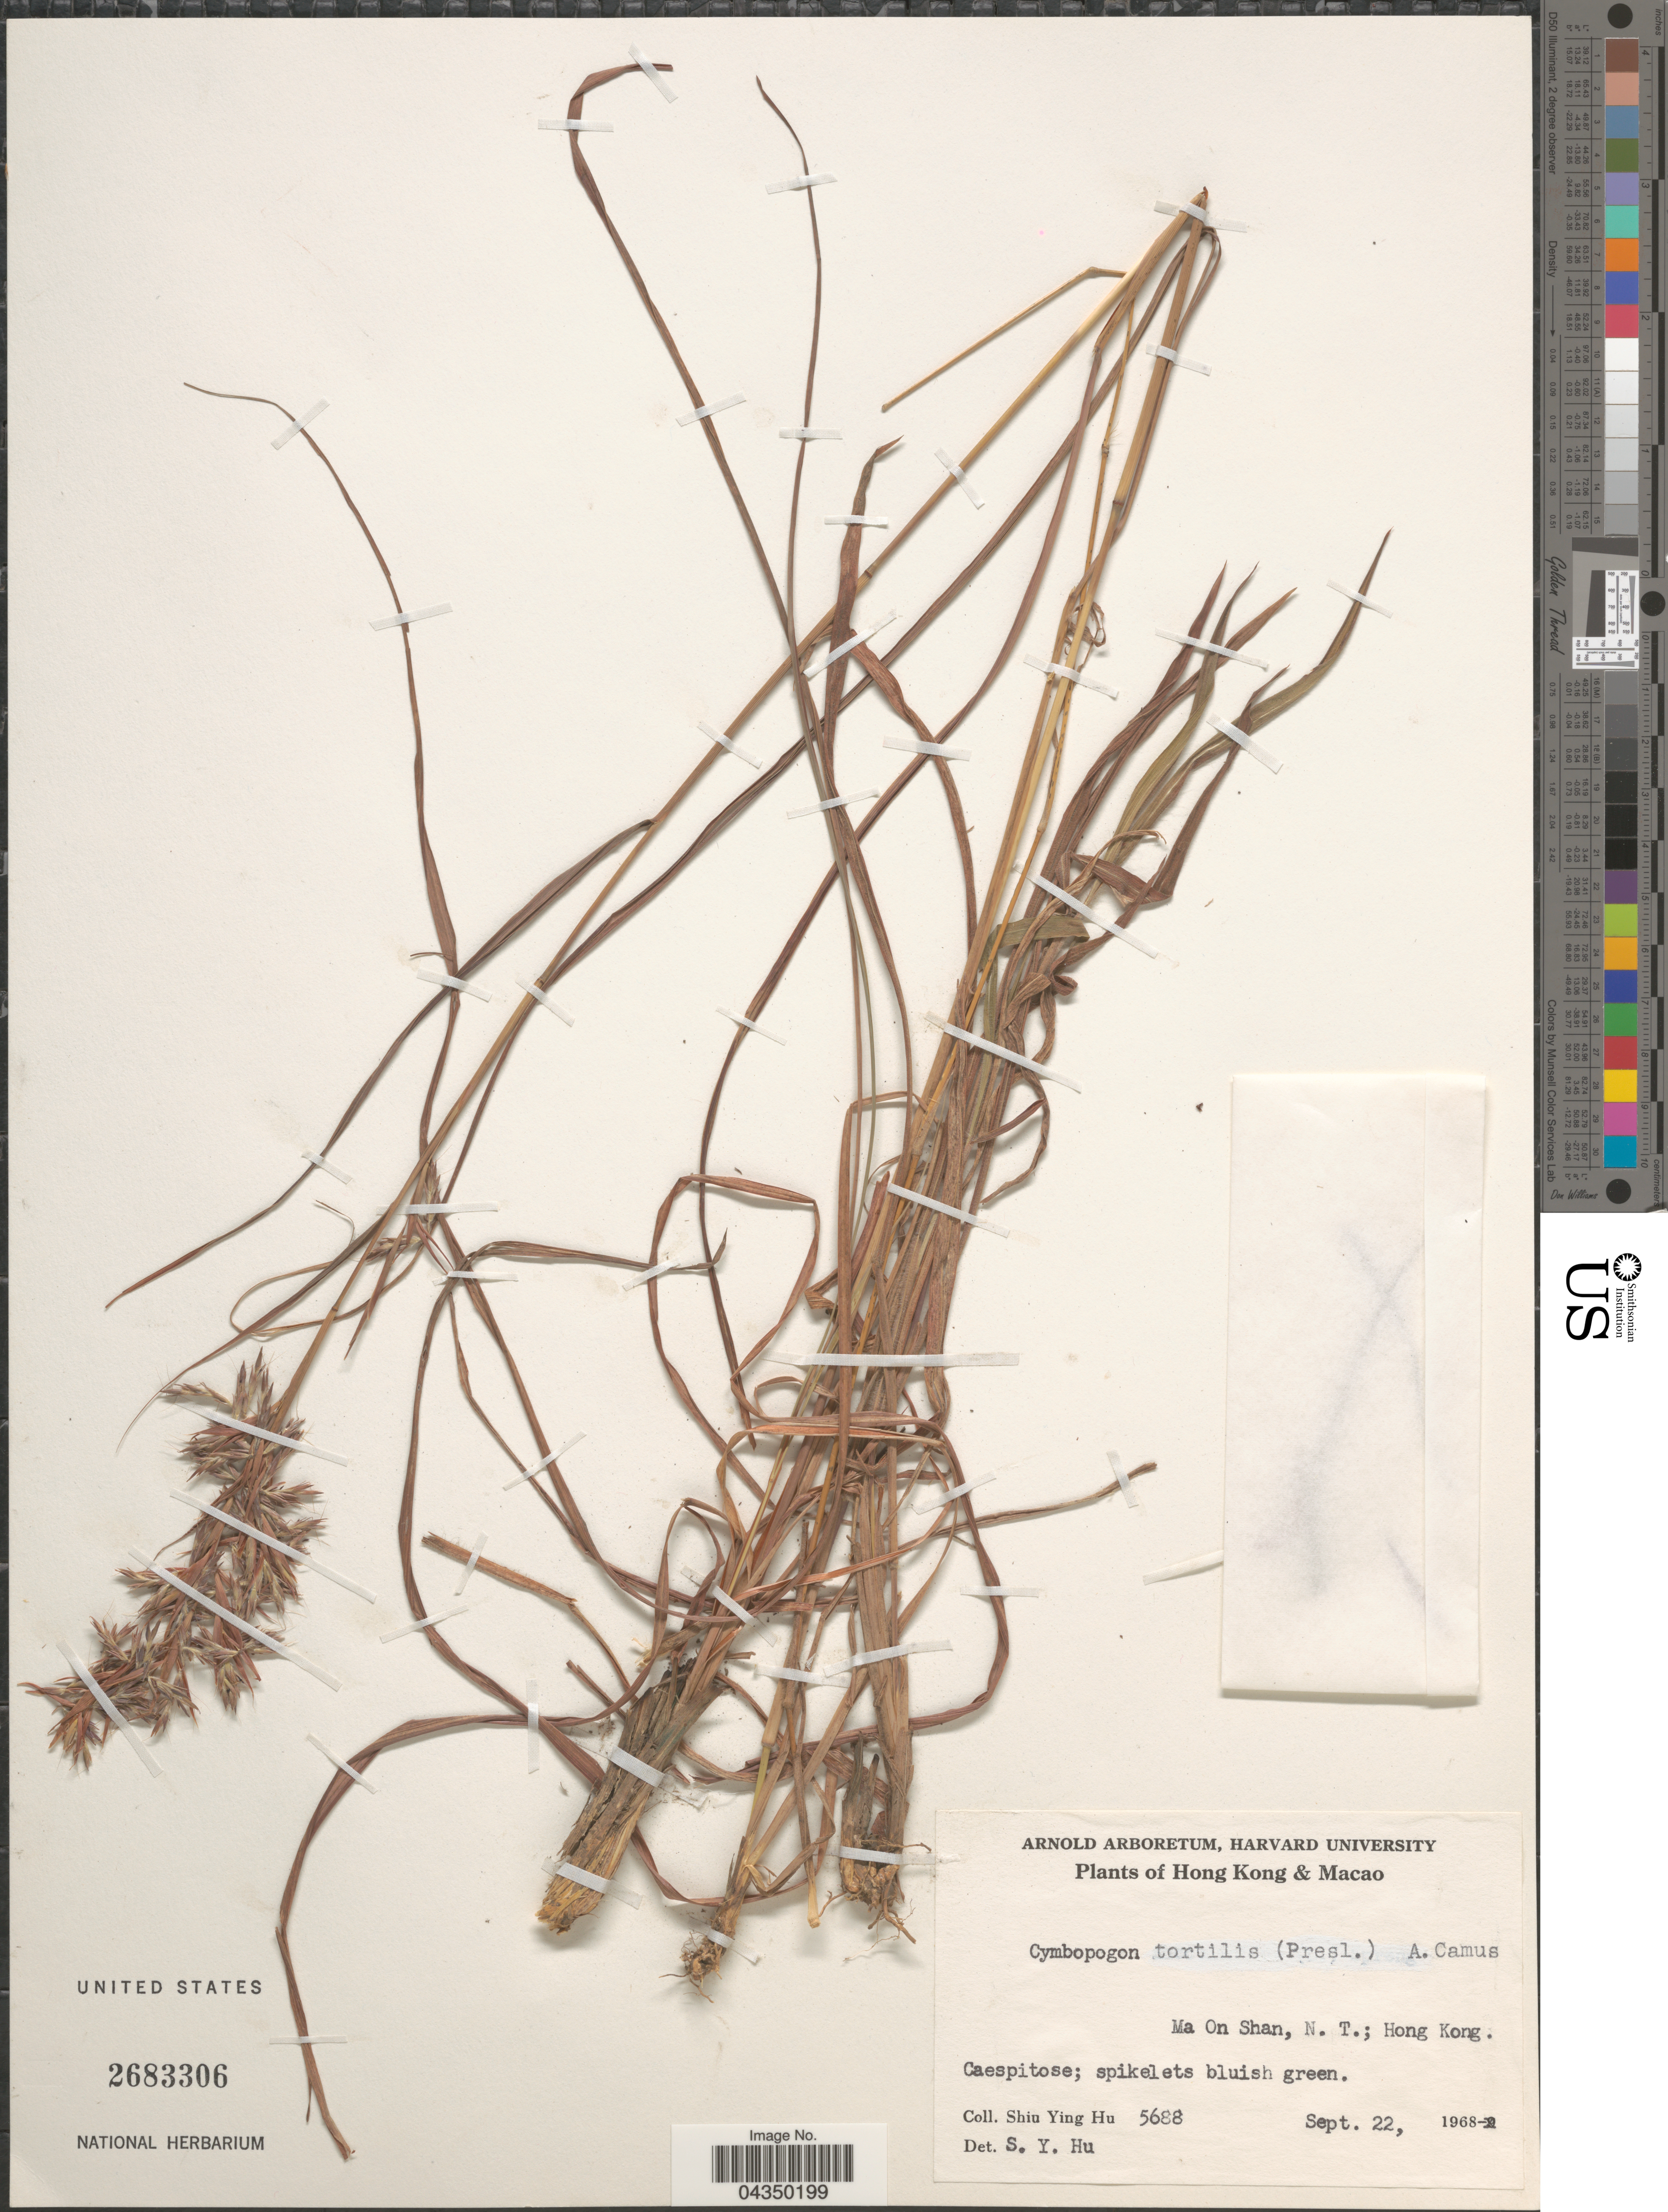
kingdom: Plantae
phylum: Tracheophyta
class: Liliopsida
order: Poales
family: Poaceae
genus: Cymbopogon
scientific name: Cymbopogon tortilis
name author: (J. Presl) A. Camus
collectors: S. Y. Hu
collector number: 5688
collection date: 1968-09-22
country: China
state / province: Hong Kong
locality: Ma On Shan, N. T.; Hong Kong.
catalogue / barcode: US 2683306